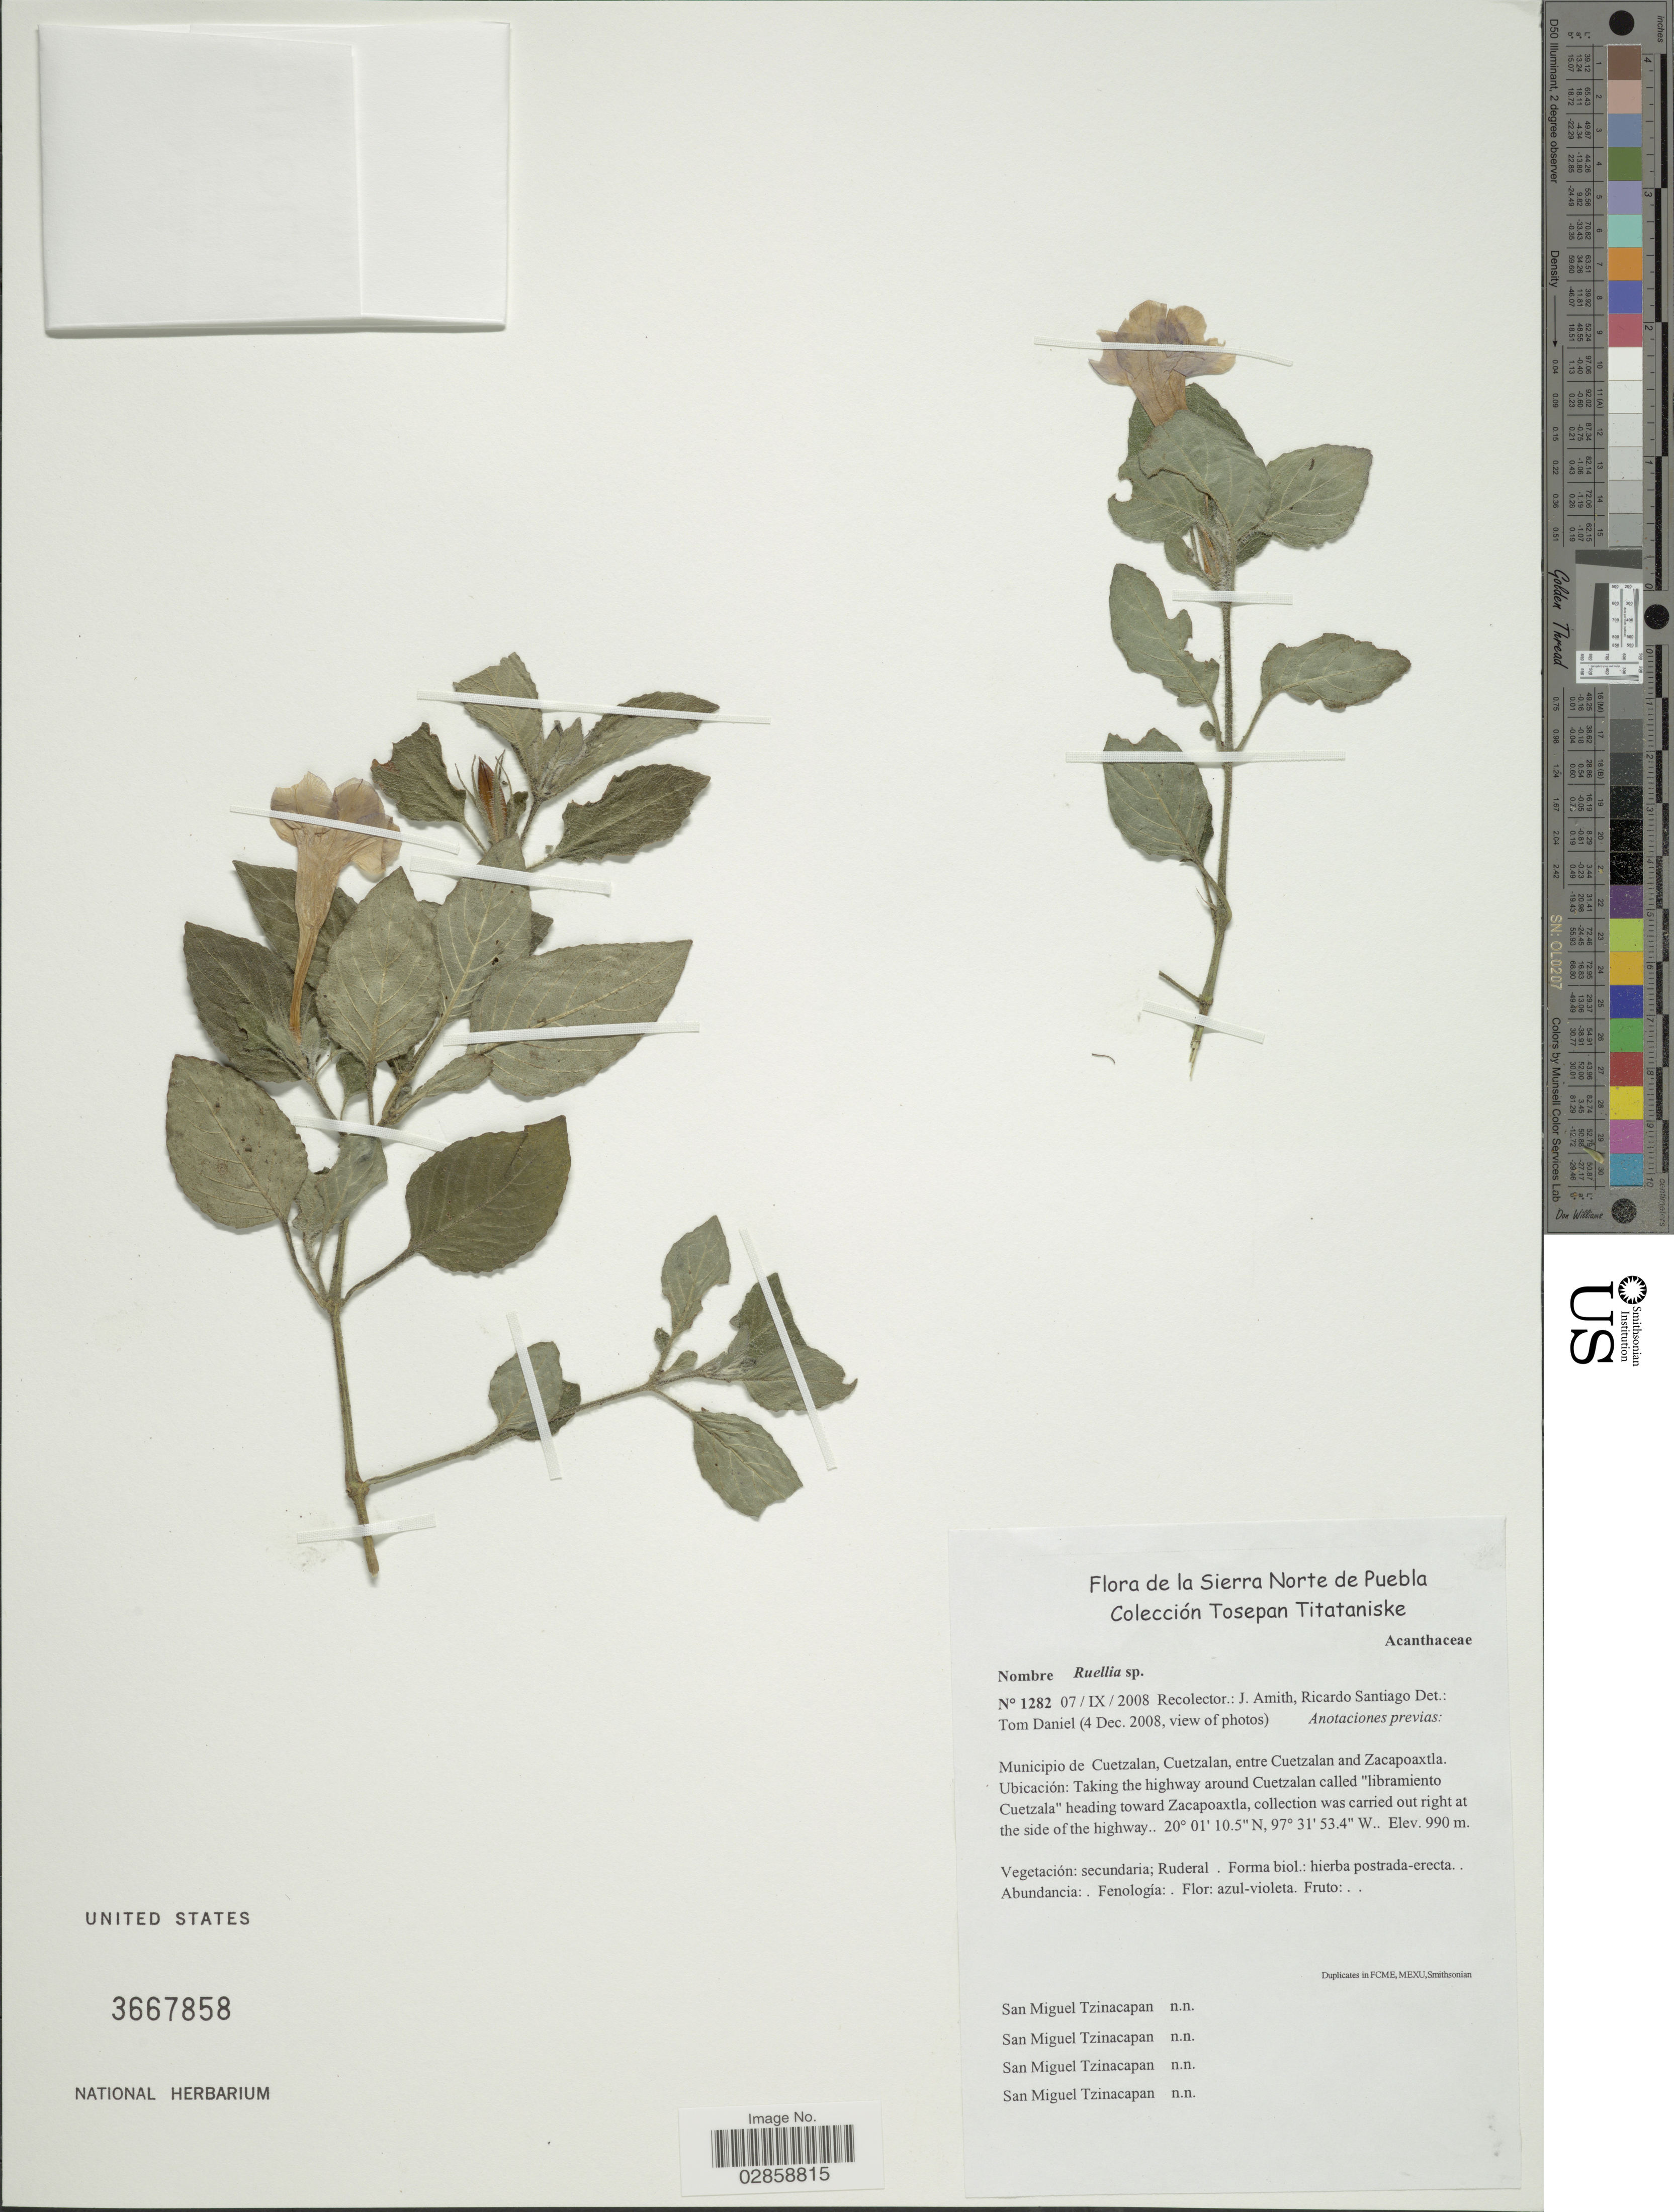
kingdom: Plantae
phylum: Tracheophyta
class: Magnoliopsida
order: Lamiales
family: Acanthaceae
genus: Ruellia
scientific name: Ruellia sp.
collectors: J. D. Amith & R. Santiago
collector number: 1282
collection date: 2008-09-07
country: Mexico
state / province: Puebla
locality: Sierra Norte de Puebla. Municipio de Cuetzalan, Cuetzalan, entre Cuetzalan and Zacapoaxtla. Ubicación: Taking the highway around Cuetzalan called "Libramiento Cuetzala" heading toward Zacapoaxtla.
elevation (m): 990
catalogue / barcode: US 3667858